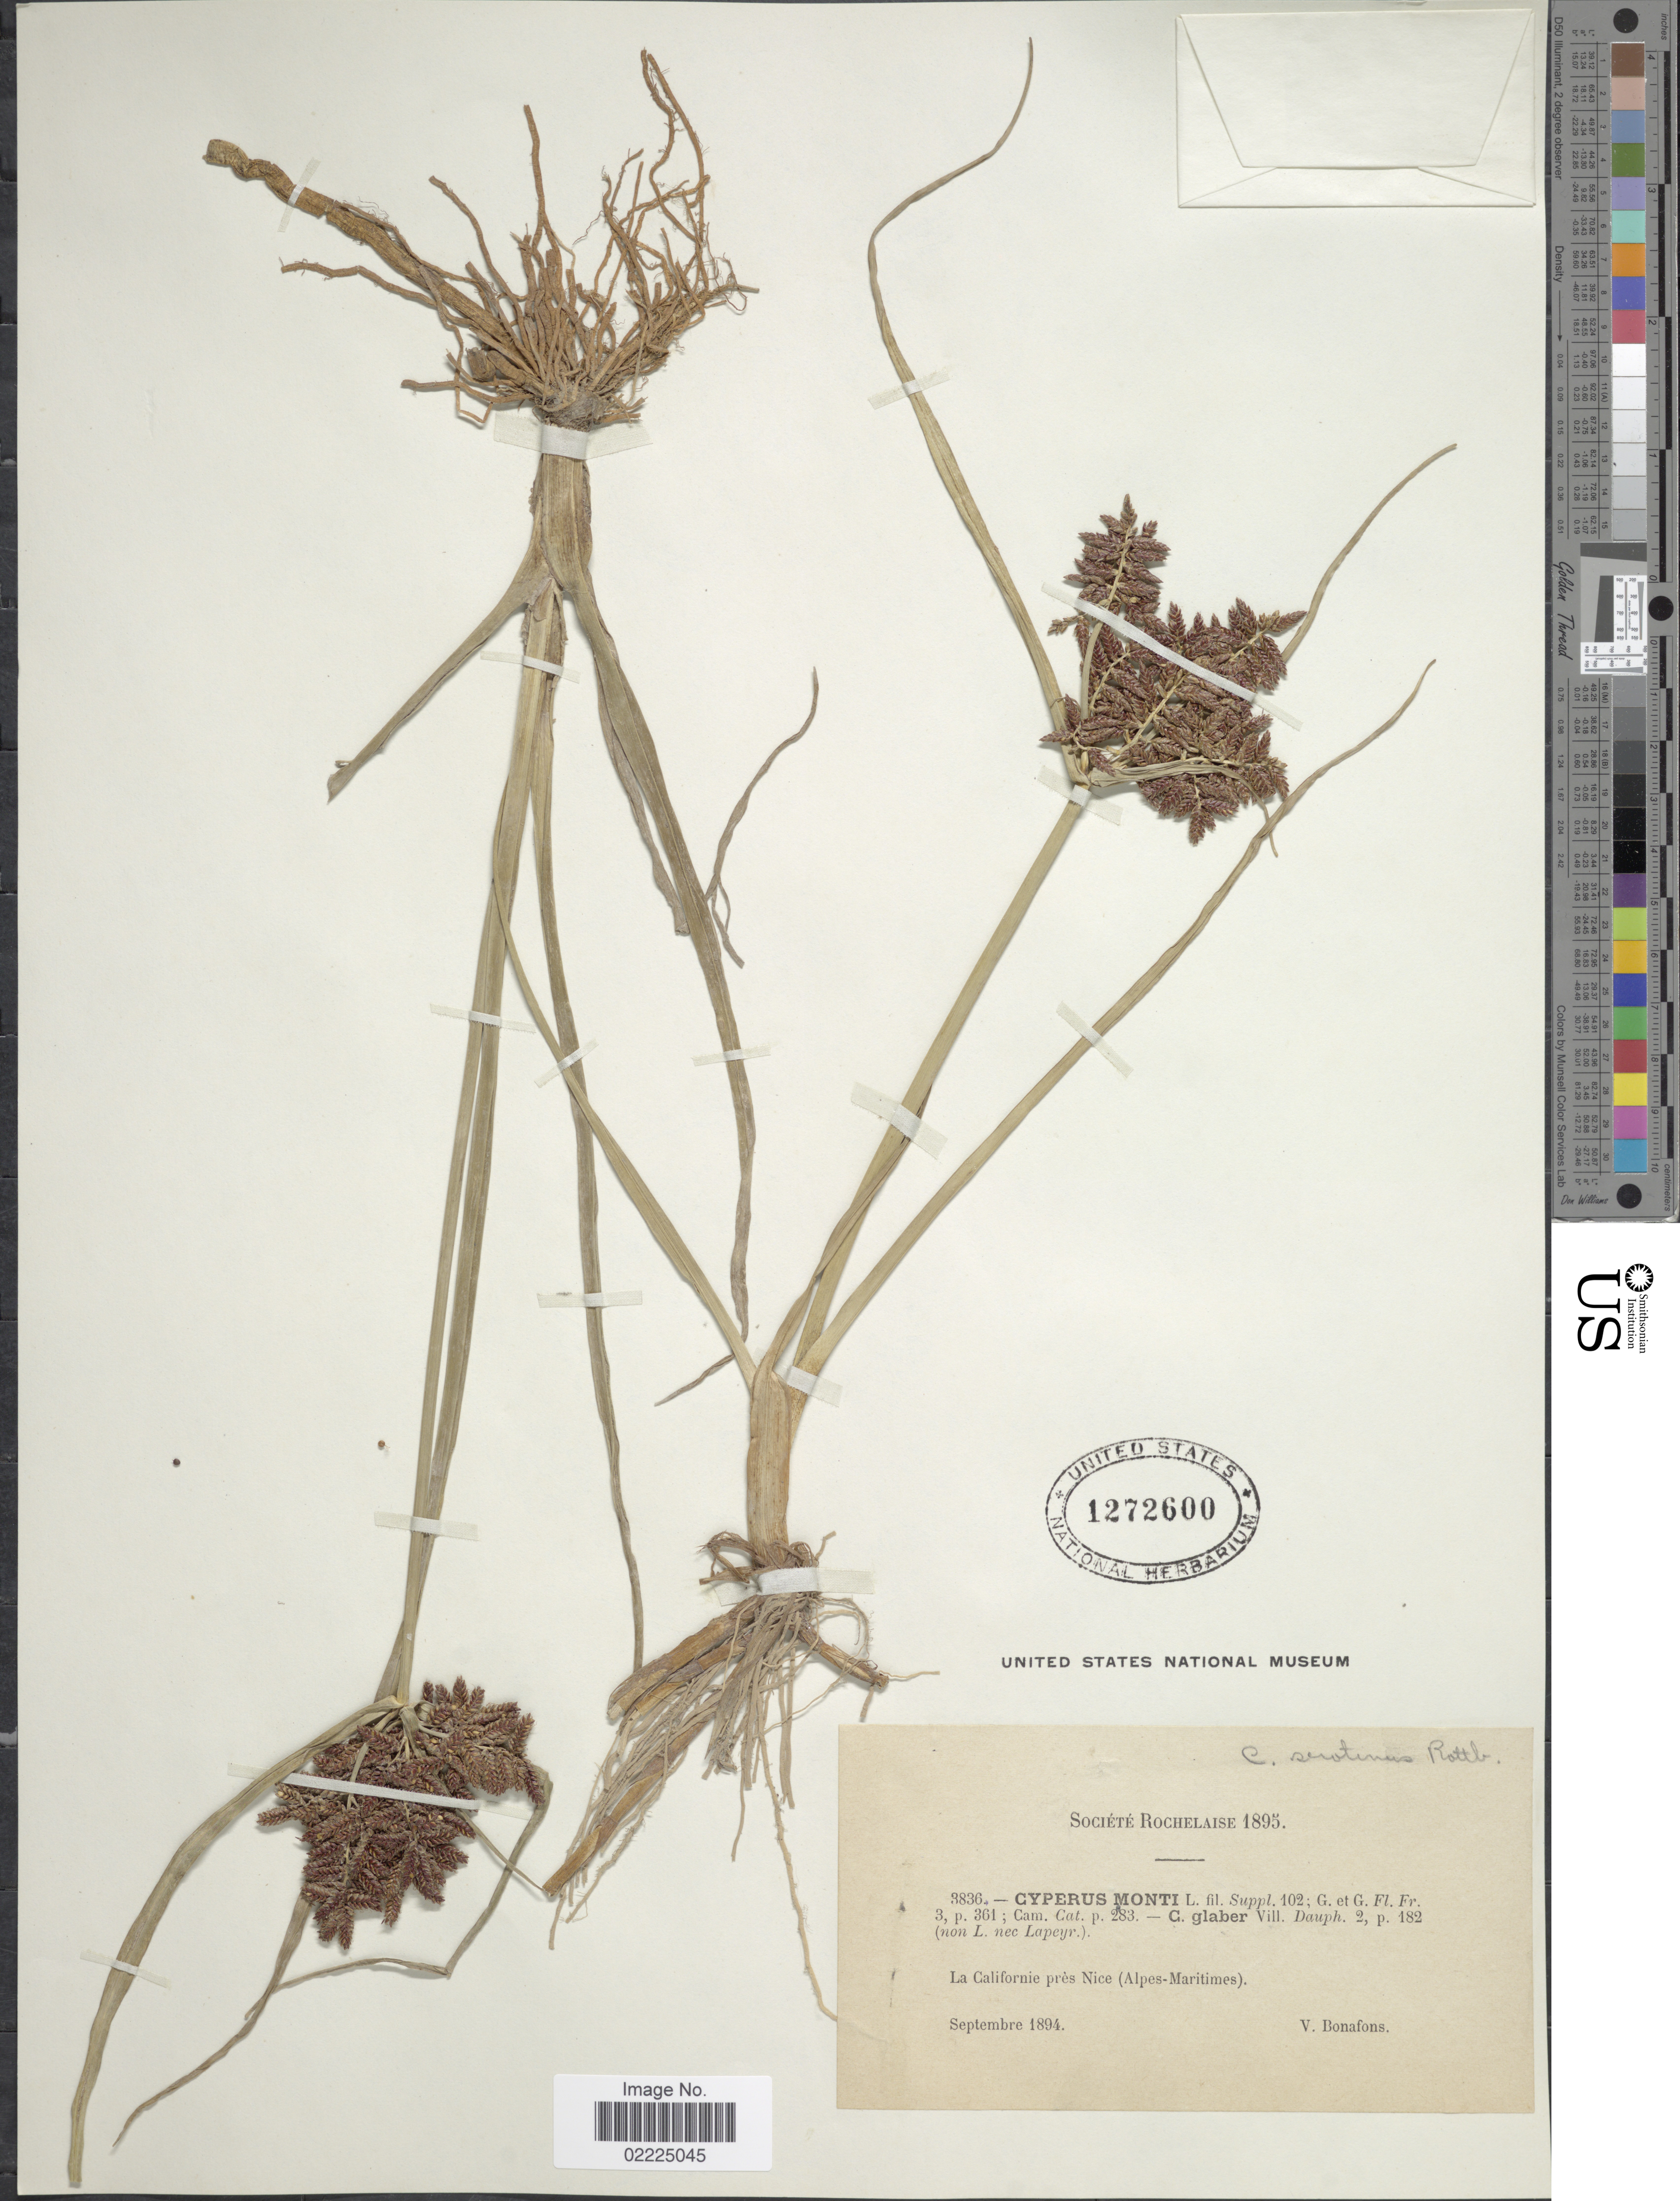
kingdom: Plantae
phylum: Tracheophyta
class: Liliopsida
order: Poales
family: Cyperaceae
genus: Cyperus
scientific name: Cyperus serotinus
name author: Rottb.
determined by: Strong, Mark T., (BOT), Smithsonian Institution - National Museum of Natural History (UNITED STATES)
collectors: V. Bonafons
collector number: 3836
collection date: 1894-09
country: France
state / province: Provence-Alpes-Côte d'Azur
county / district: Alpes-Maritimes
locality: Société Rochelaise, La Californie près Nice (Alpes-Maritimes)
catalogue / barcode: US 1272600